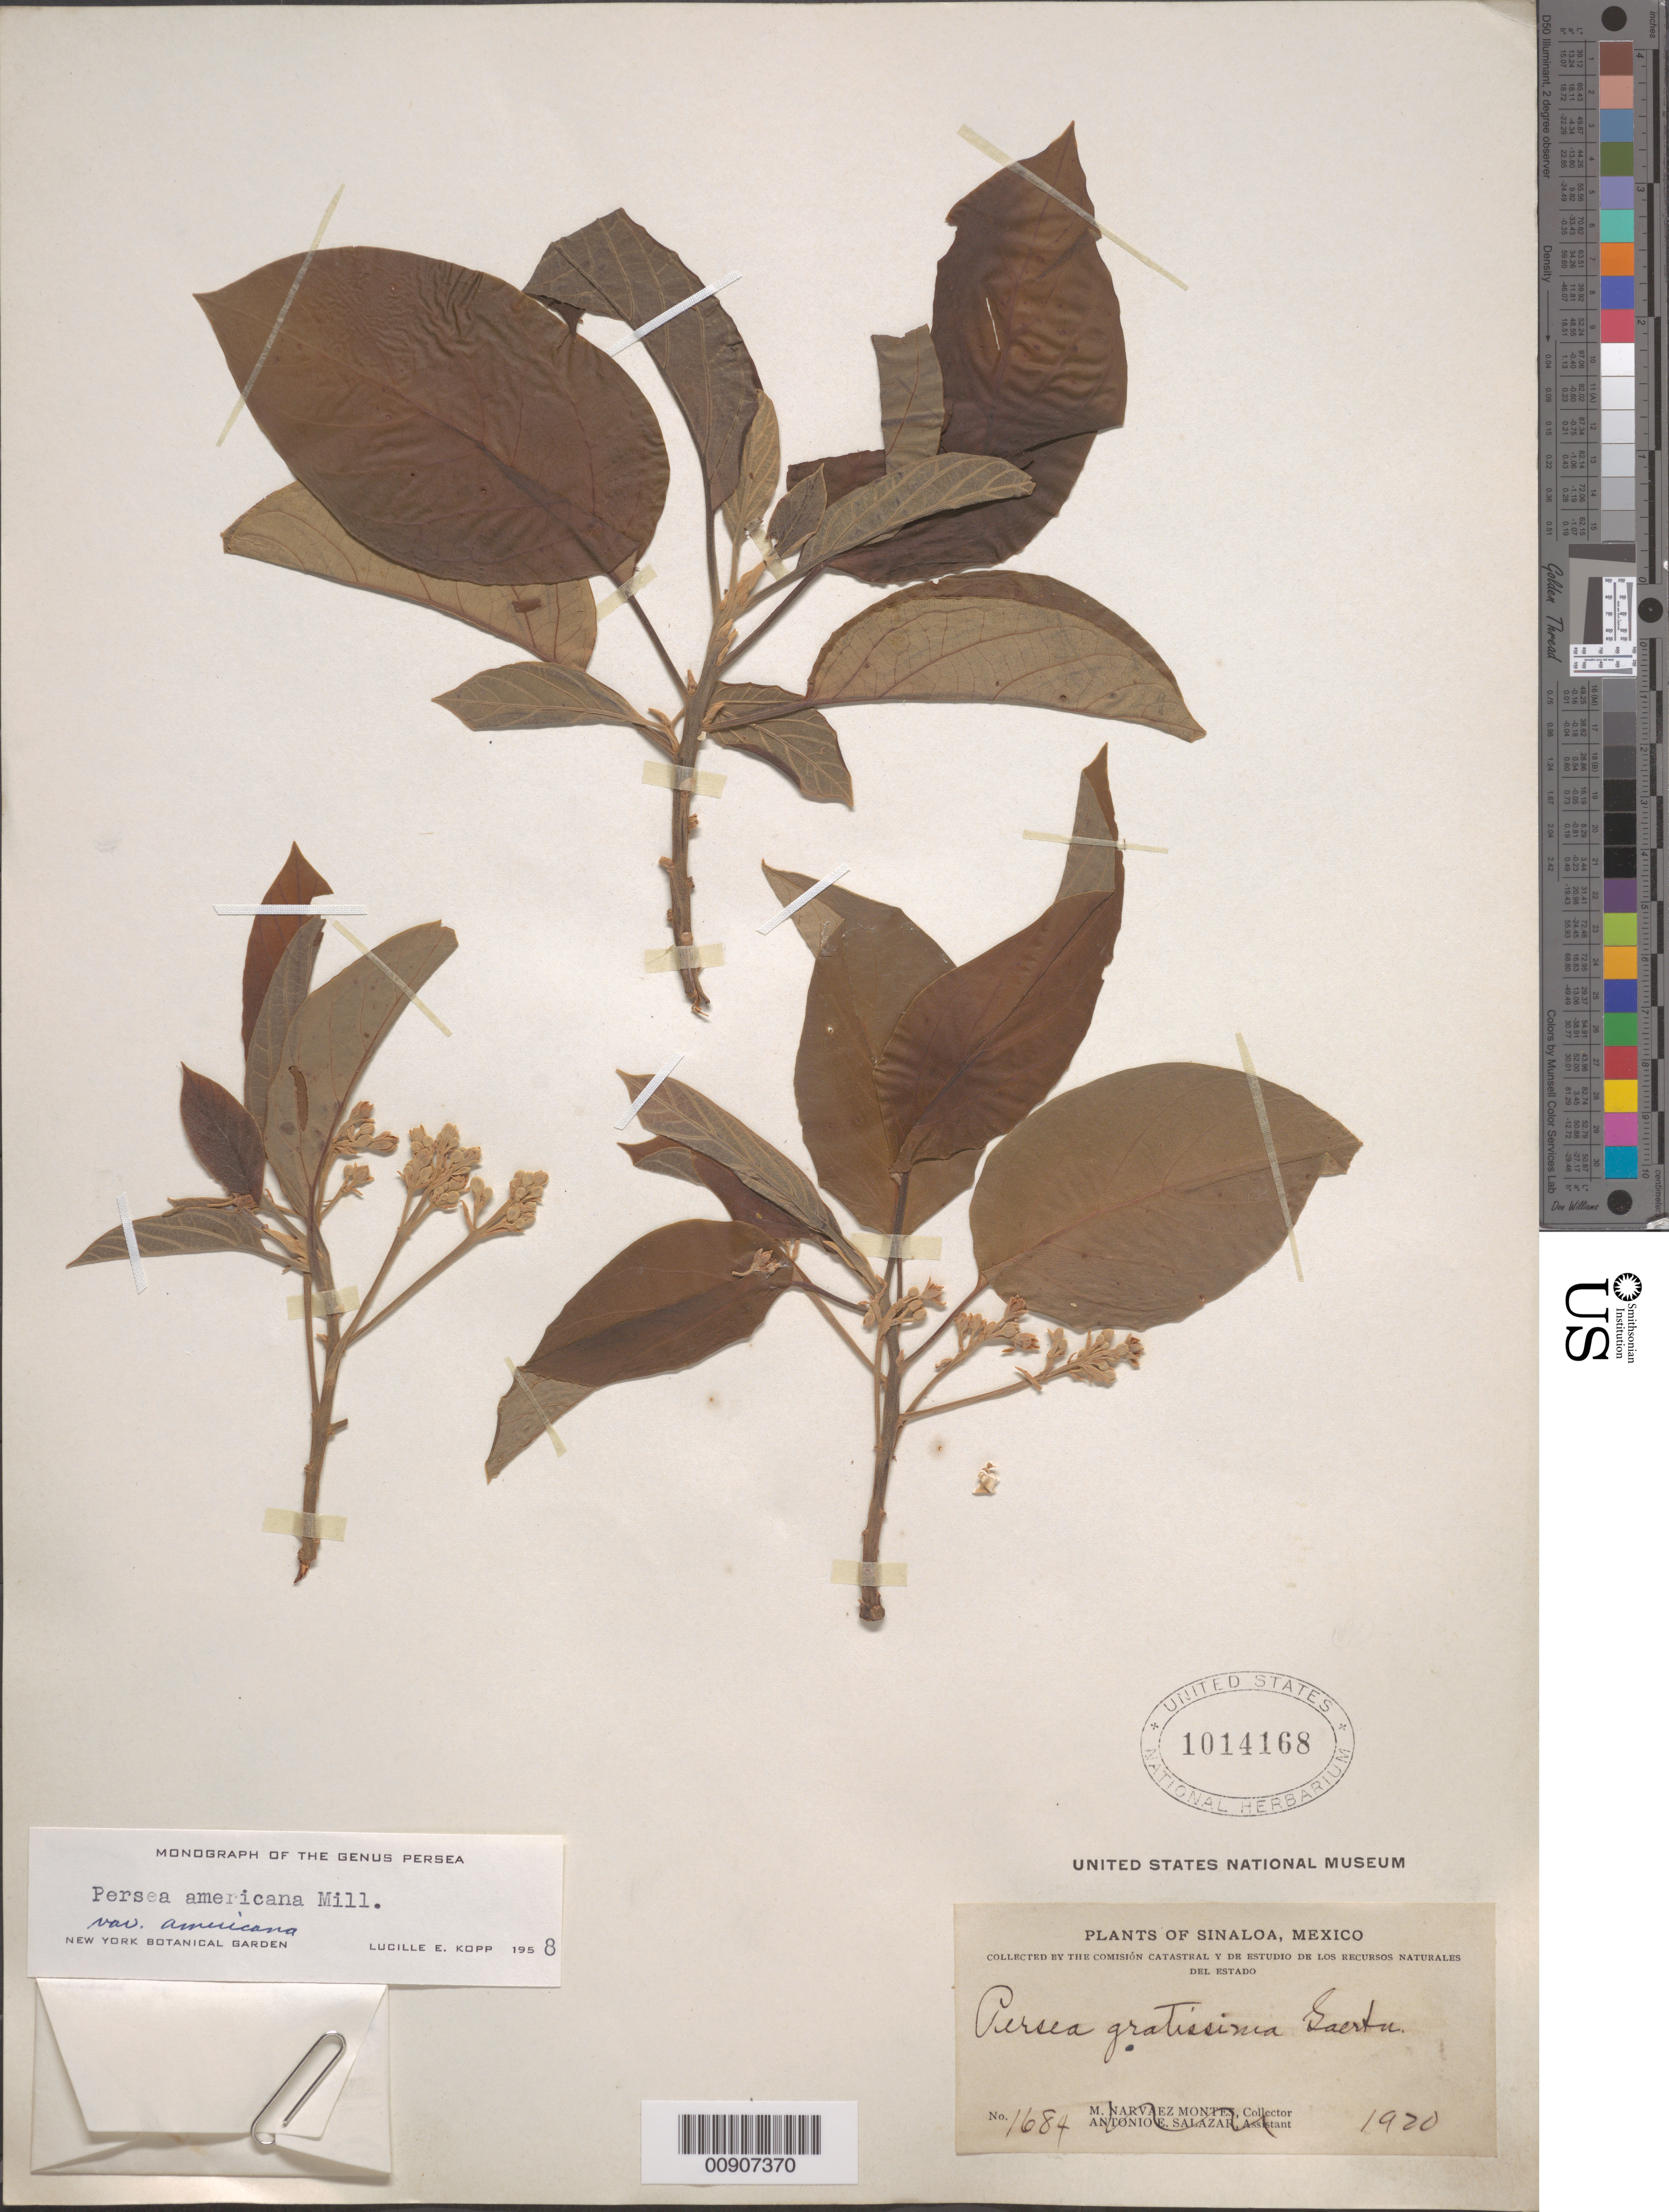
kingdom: Plantae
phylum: Tracheophyta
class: Magnoliopsida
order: Laurales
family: Lauraceae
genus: Persea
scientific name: Persea americana var. americana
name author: Mill.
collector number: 1684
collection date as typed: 1920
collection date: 1920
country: Mexico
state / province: Sinaloa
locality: Sinaloa.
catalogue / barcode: US 1014168